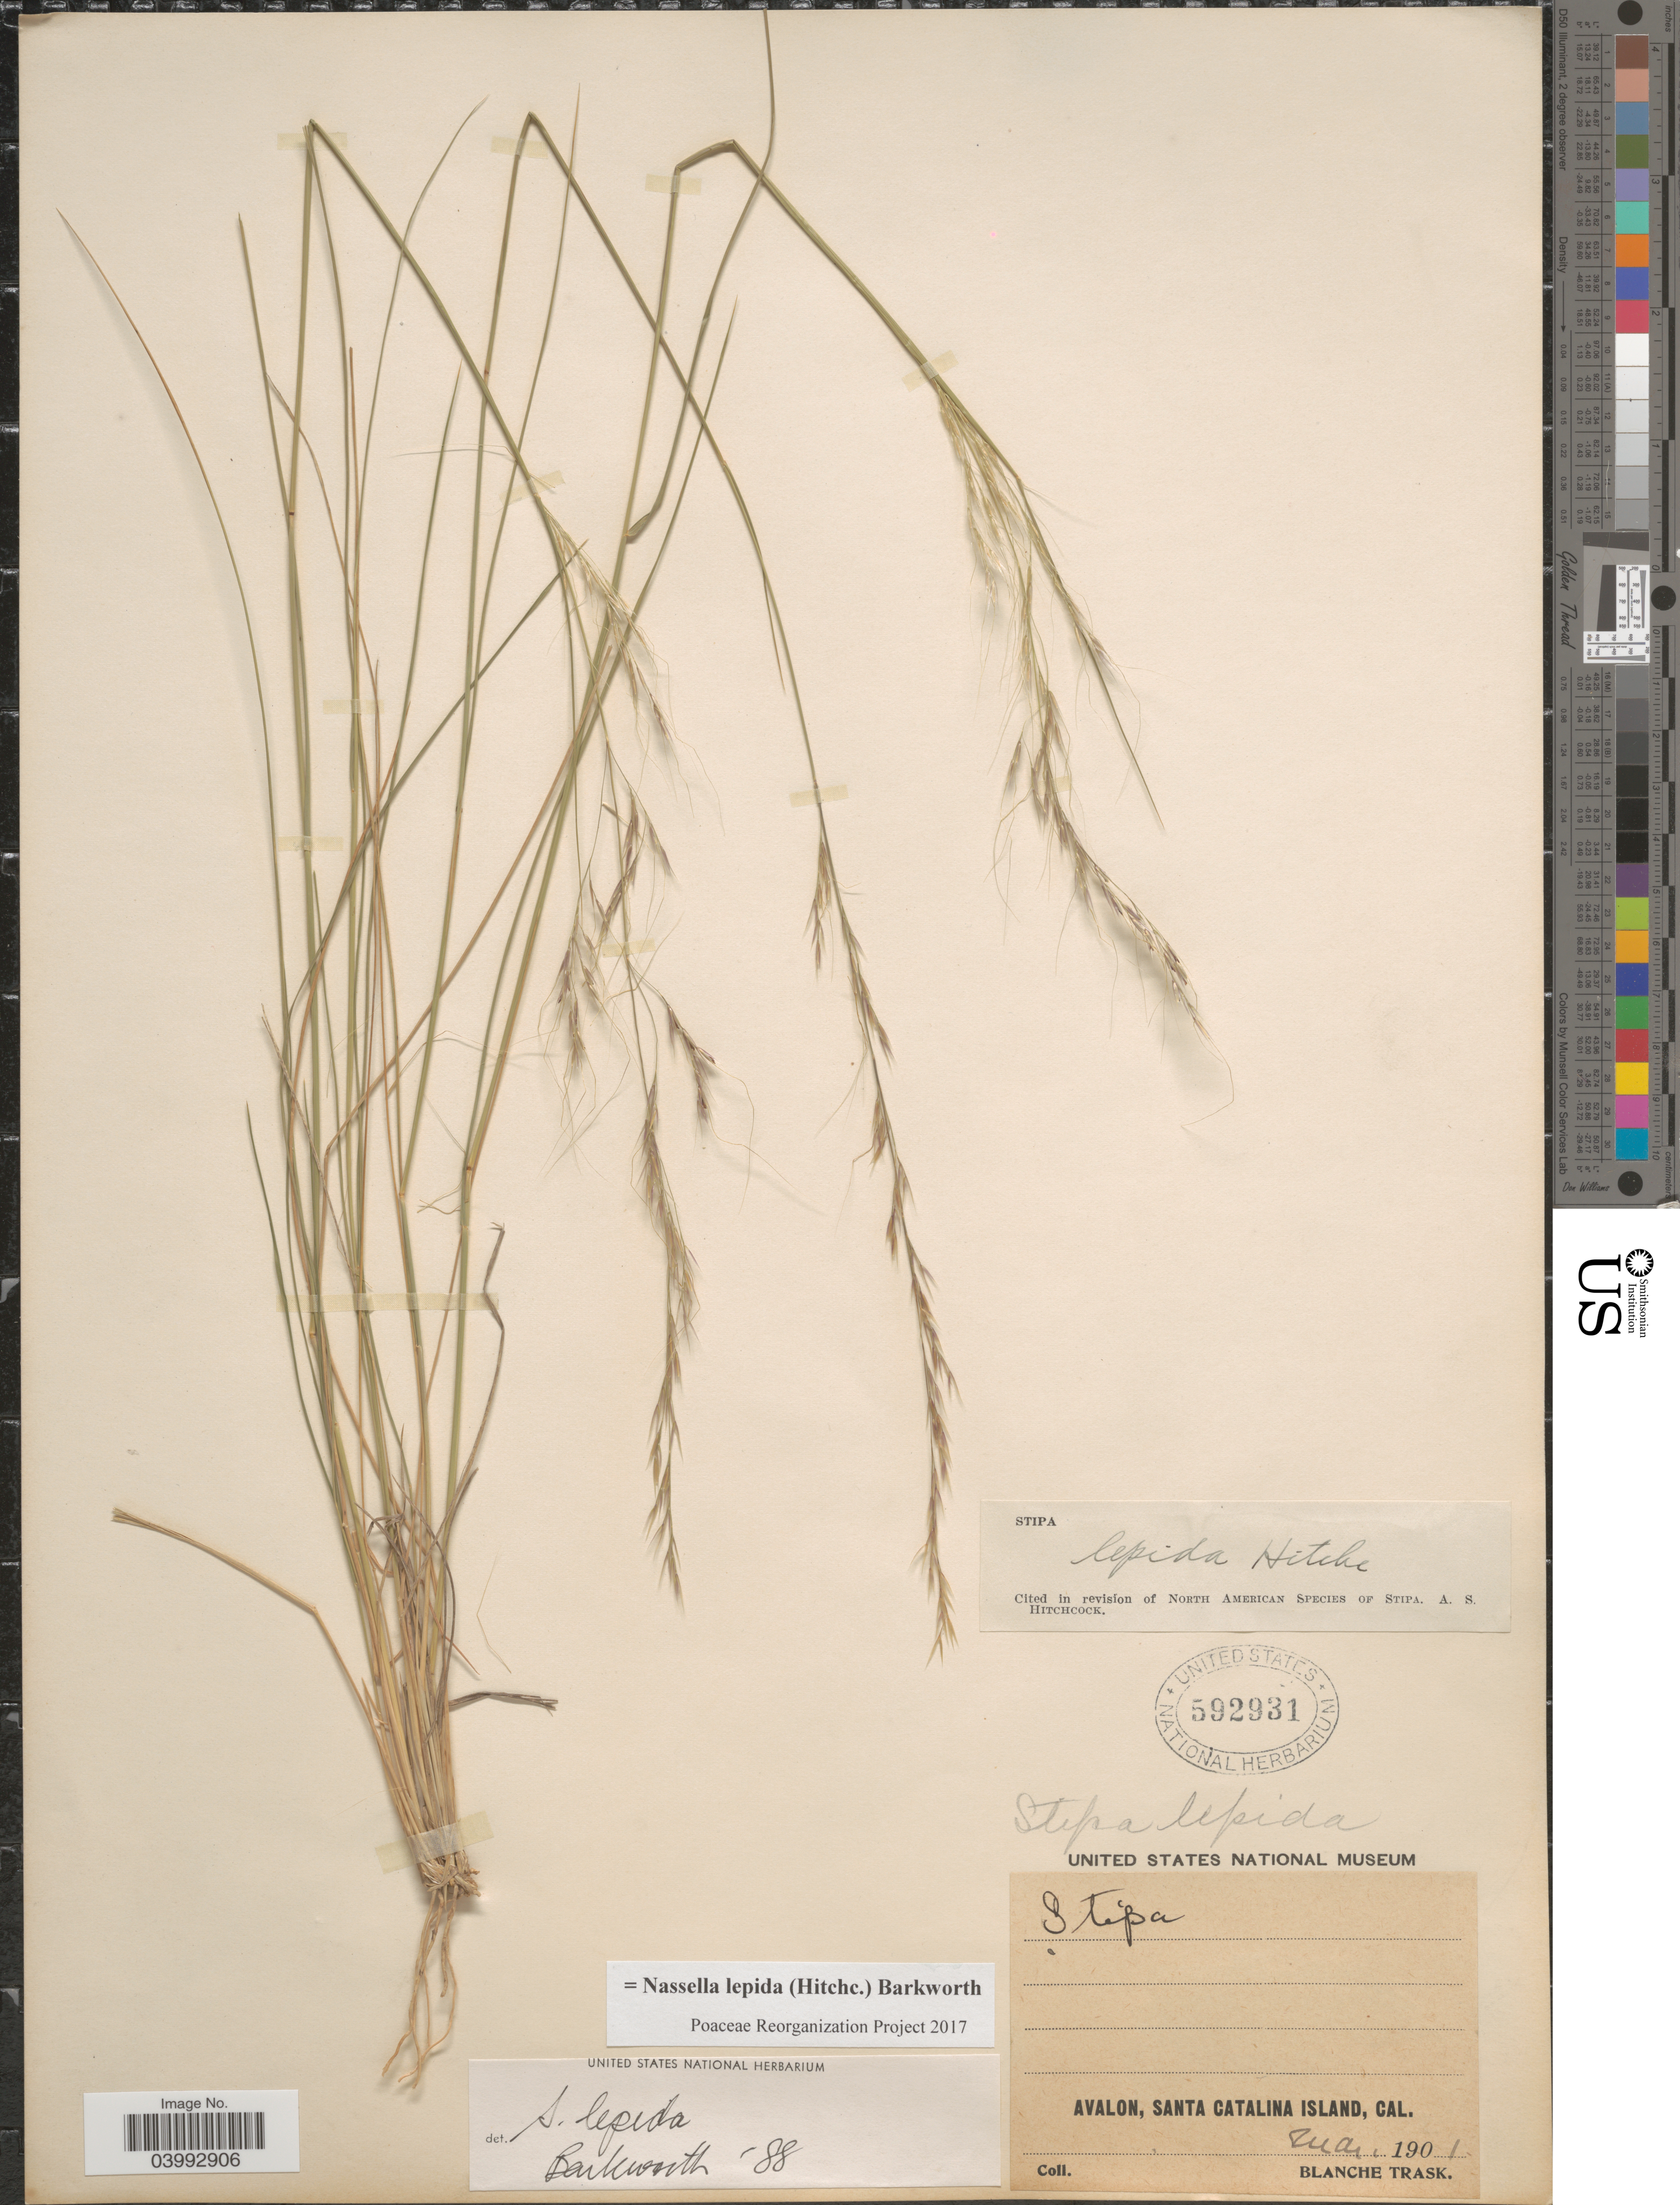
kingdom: Plantae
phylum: Tracheophyta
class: Liliopsida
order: Poales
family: Poaceae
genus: Nassella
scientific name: Nassella lepida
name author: (Hitchc.) Barkworth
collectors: B. Trask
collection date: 1901-05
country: United States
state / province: California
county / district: Los Angeles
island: Santa Catalina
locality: Avalon, Santa Catalina Island.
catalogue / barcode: US 592931